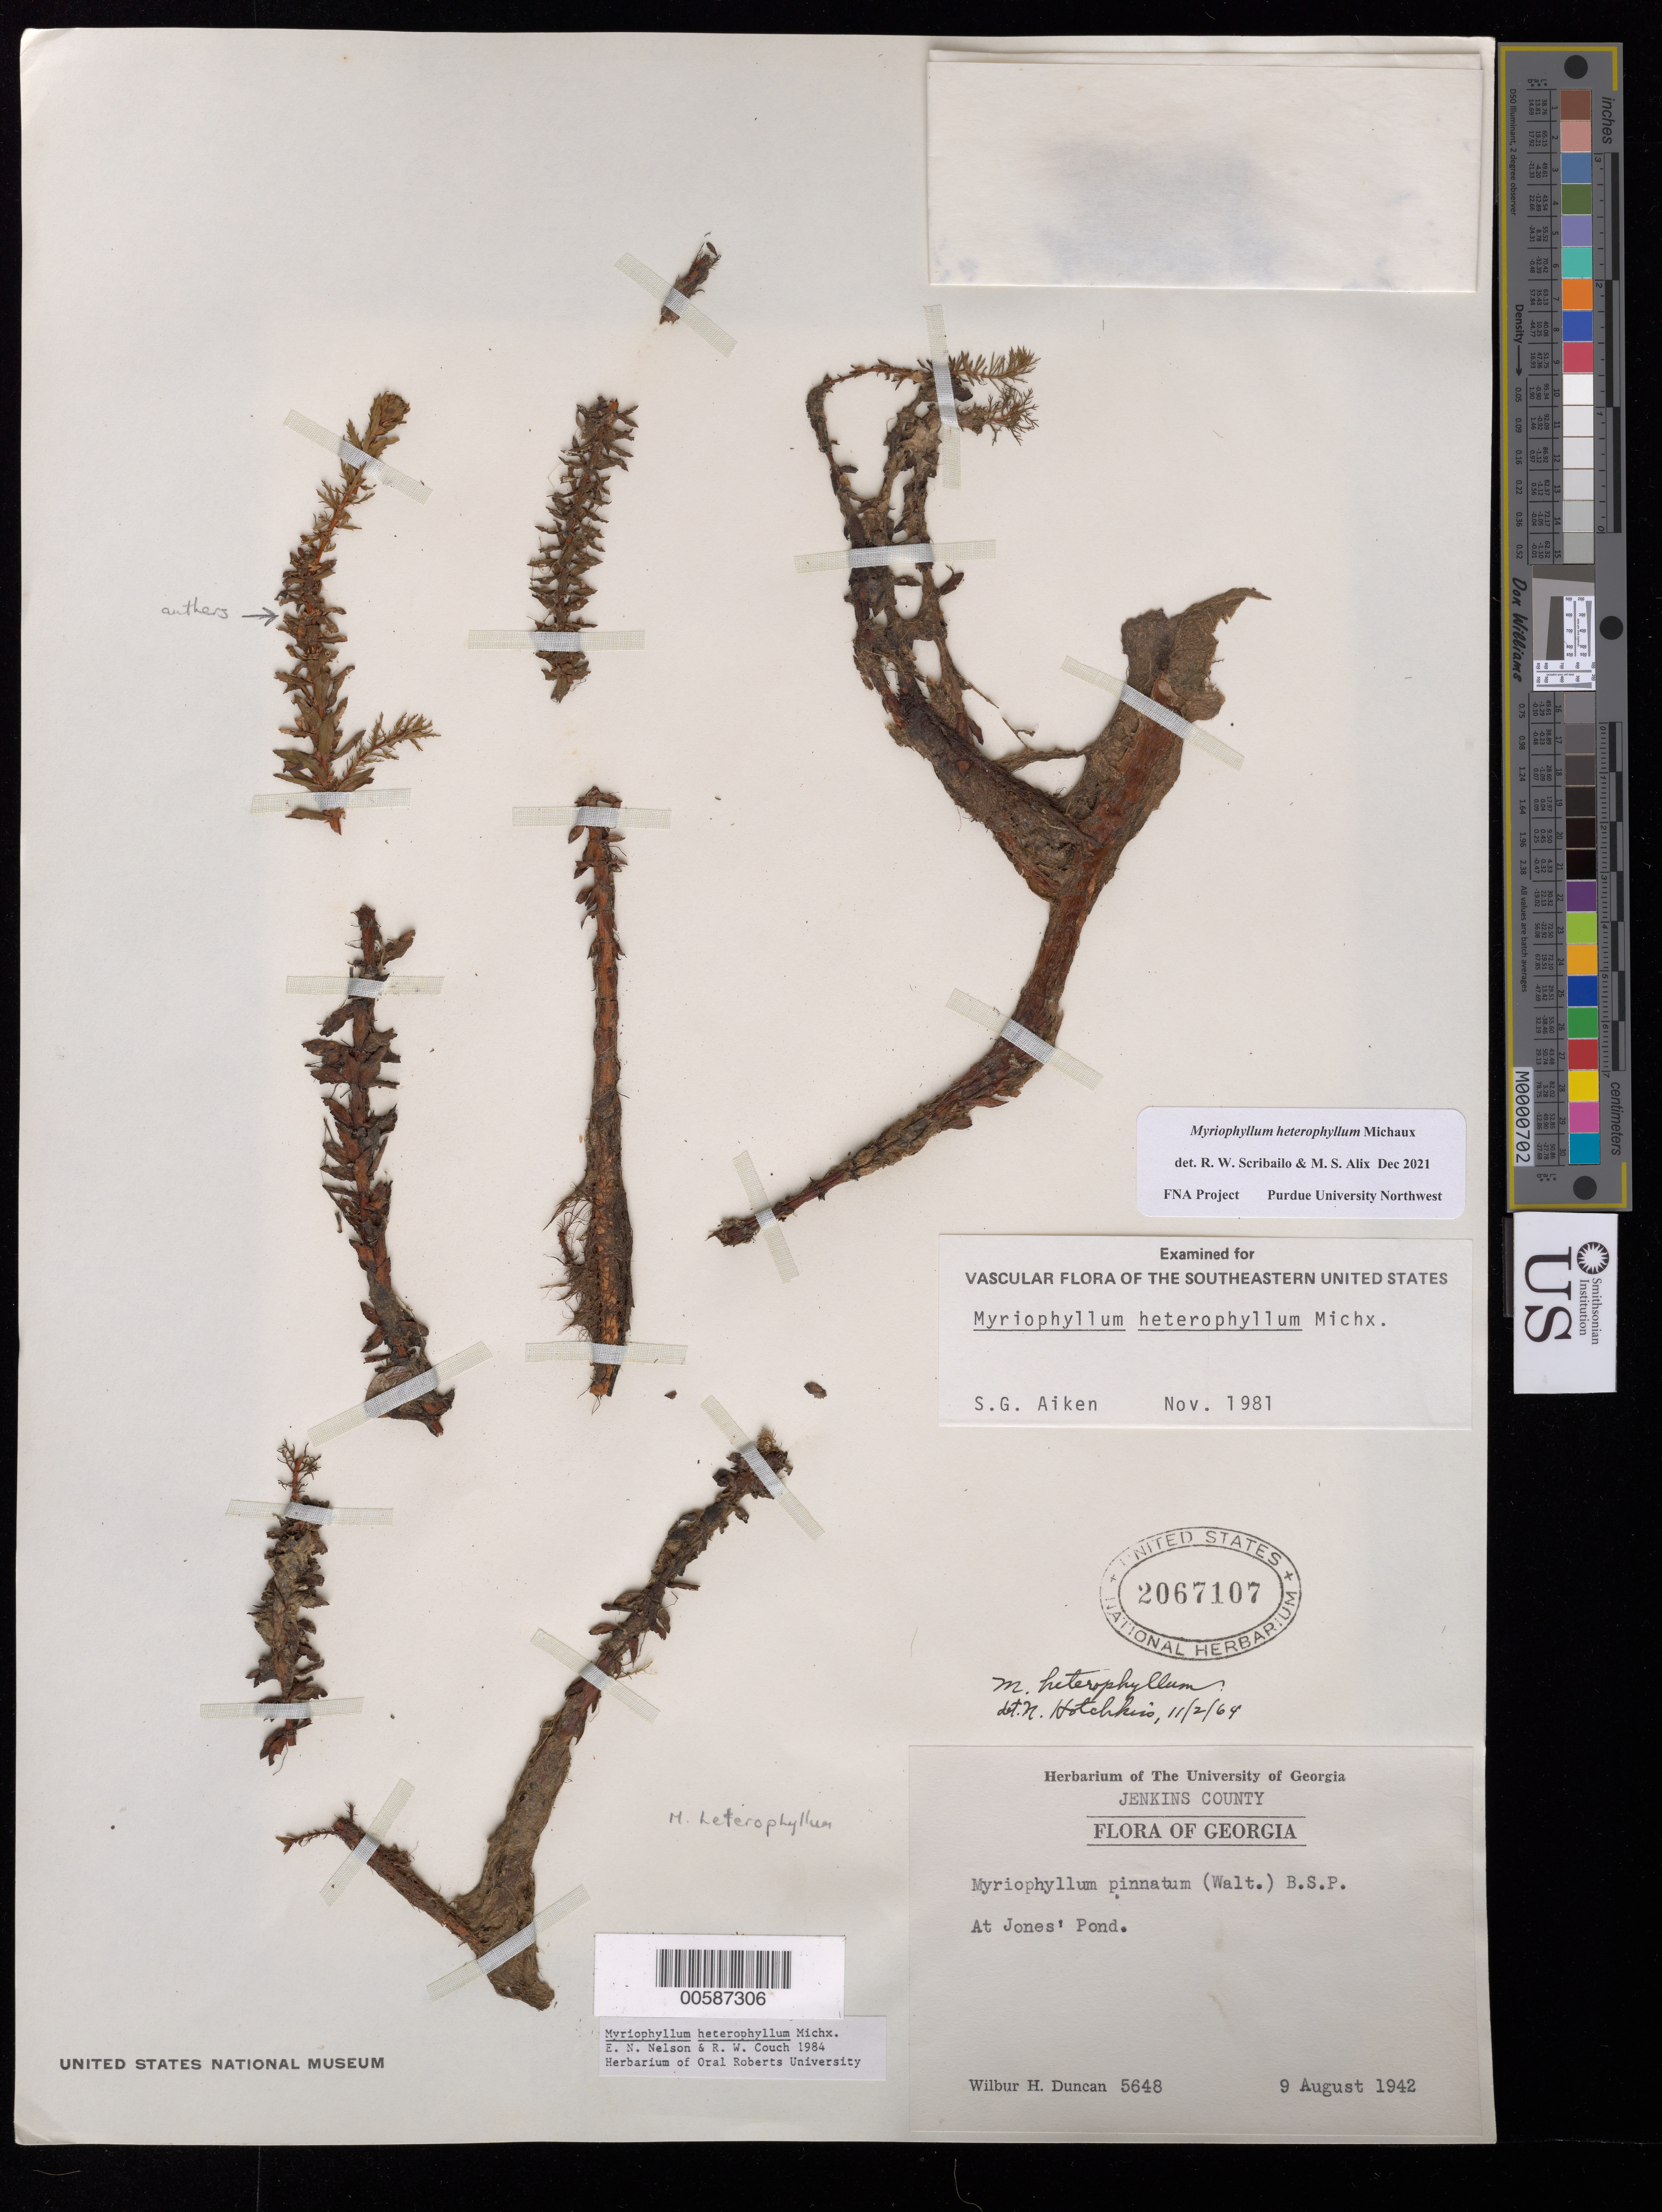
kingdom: Plantae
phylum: Tracheophyta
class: Magnoliopsida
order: Saxifragales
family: Haloragaceae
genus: Myriophyllum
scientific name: Myriophyllum heterophyllum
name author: Michx.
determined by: Scribailo, R. W.; Alix, M. S.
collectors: W. H. Duncan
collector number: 5648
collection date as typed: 09 Aug 1942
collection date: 1942-08-09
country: United States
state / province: Georgia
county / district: Jenkins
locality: Jones' Pond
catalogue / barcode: US 2067107